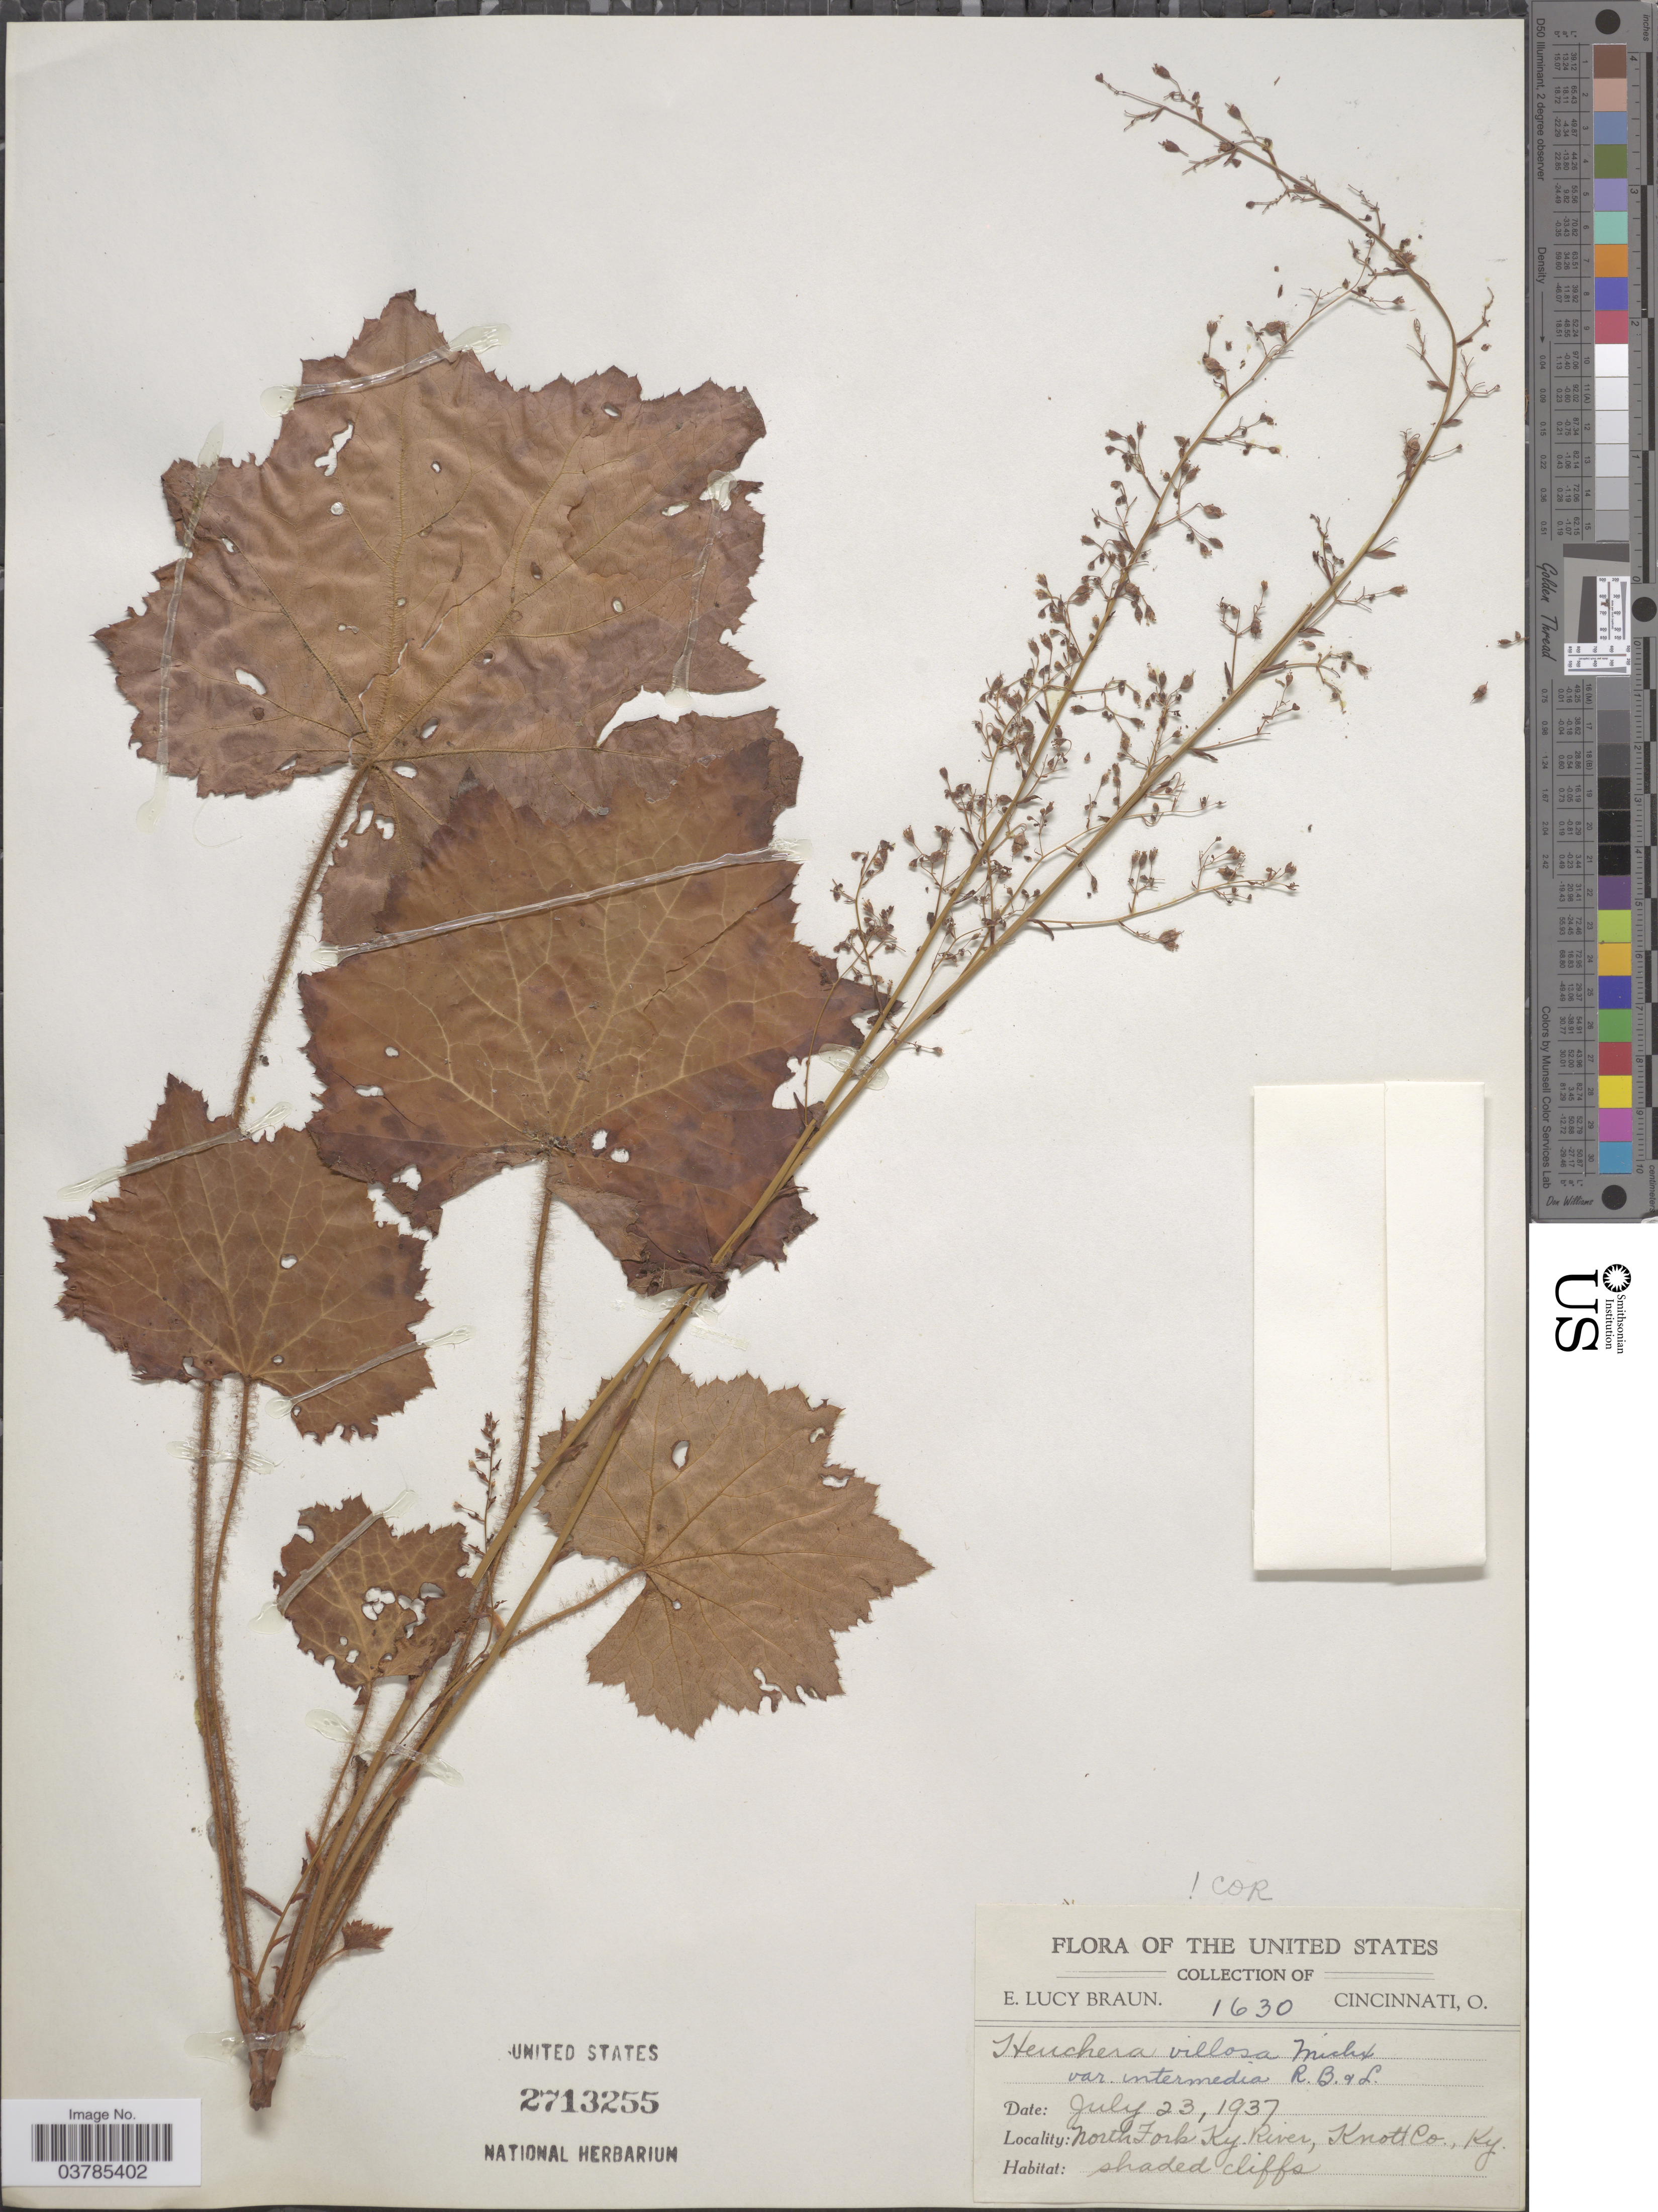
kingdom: Plantae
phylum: Tracheophyta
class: Magnoliopsida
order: Saxifragales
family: Saxifragaceae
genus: Heuchera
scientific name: Heuchera villosa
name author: Michx.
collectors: E. L. Braun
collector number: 1630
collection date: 1937-07-23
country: United States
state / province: Kentucky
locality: North Fork Ky. River, Knott Co.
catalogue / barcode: US 2713255